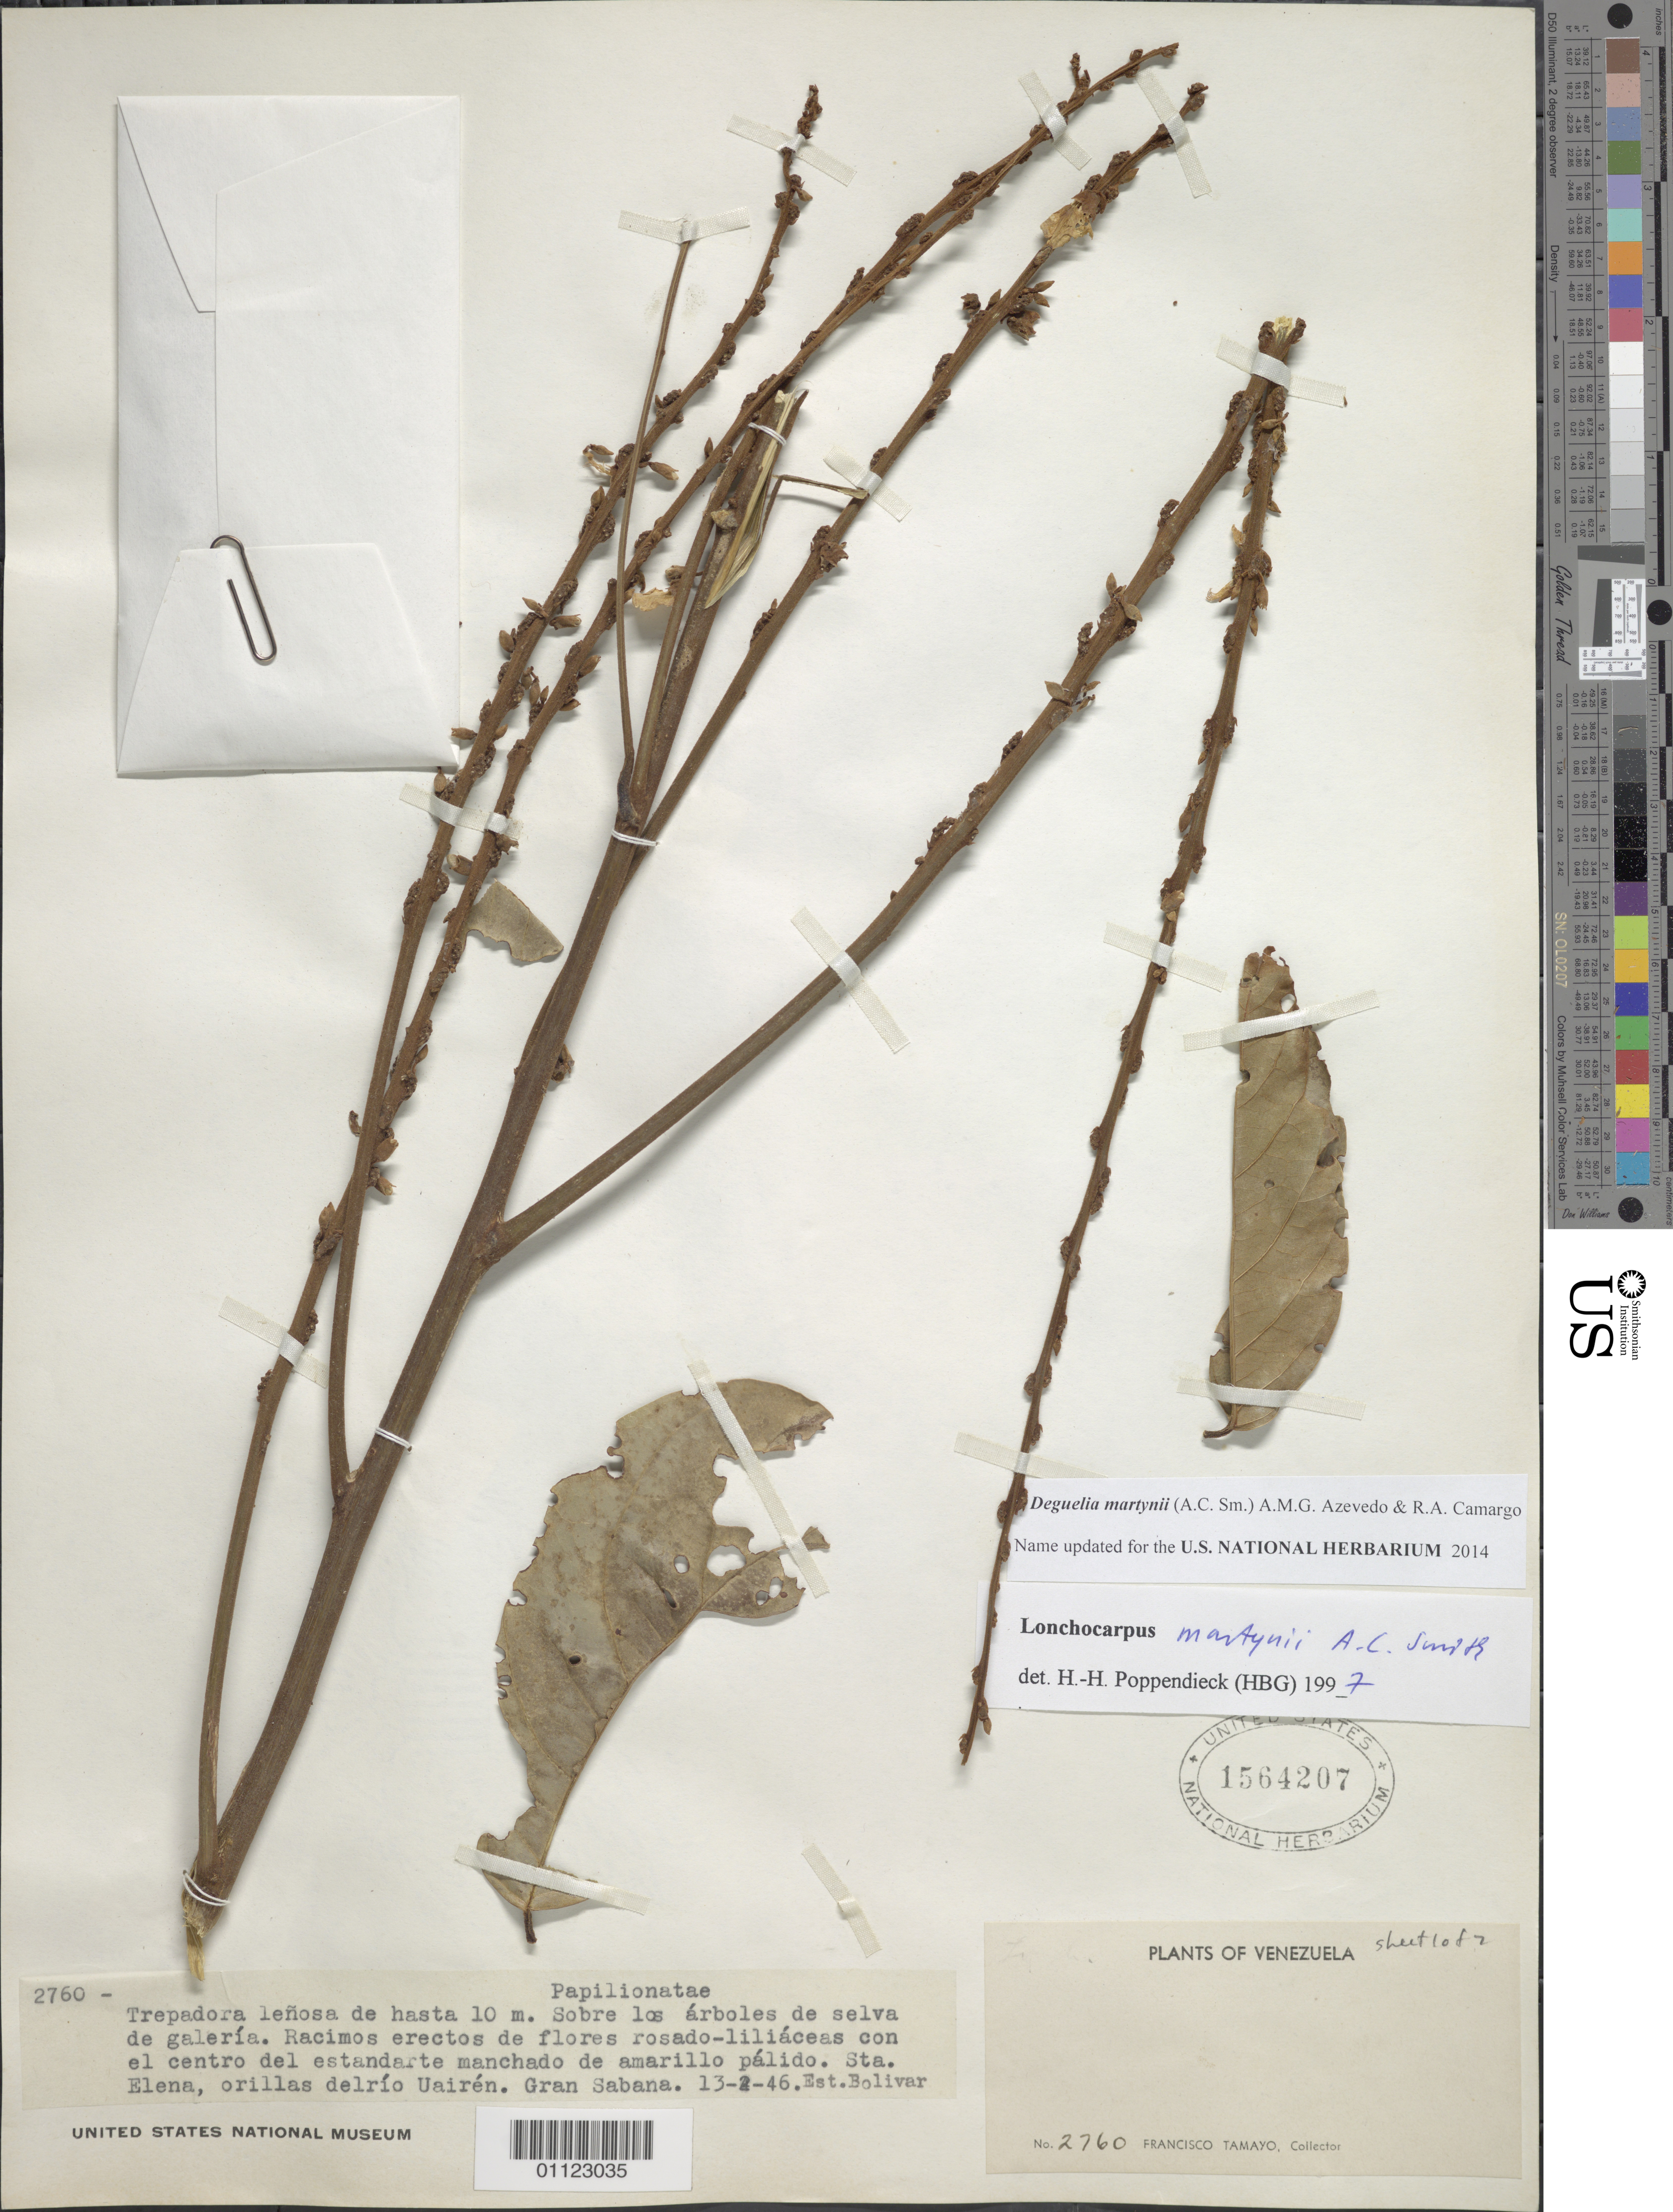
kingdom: Plantae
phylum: Tracheophyta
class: Magnoliopsida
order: Fabales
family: Fabaceae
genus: Deguelia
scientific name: Deguelia martynii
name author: (A.C. Sm.) A.M.G. Azevedo & R.A. Camargo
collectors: F. Tamayo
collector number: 2760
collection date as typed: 13-2-46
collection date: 1946-02-13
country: Venezuela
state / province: Bolívar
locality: Sta. Elena, orillas del río Uairén. Gran Sabana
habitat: Sobre los arboles de selva de galeria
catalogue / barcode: US 1564207